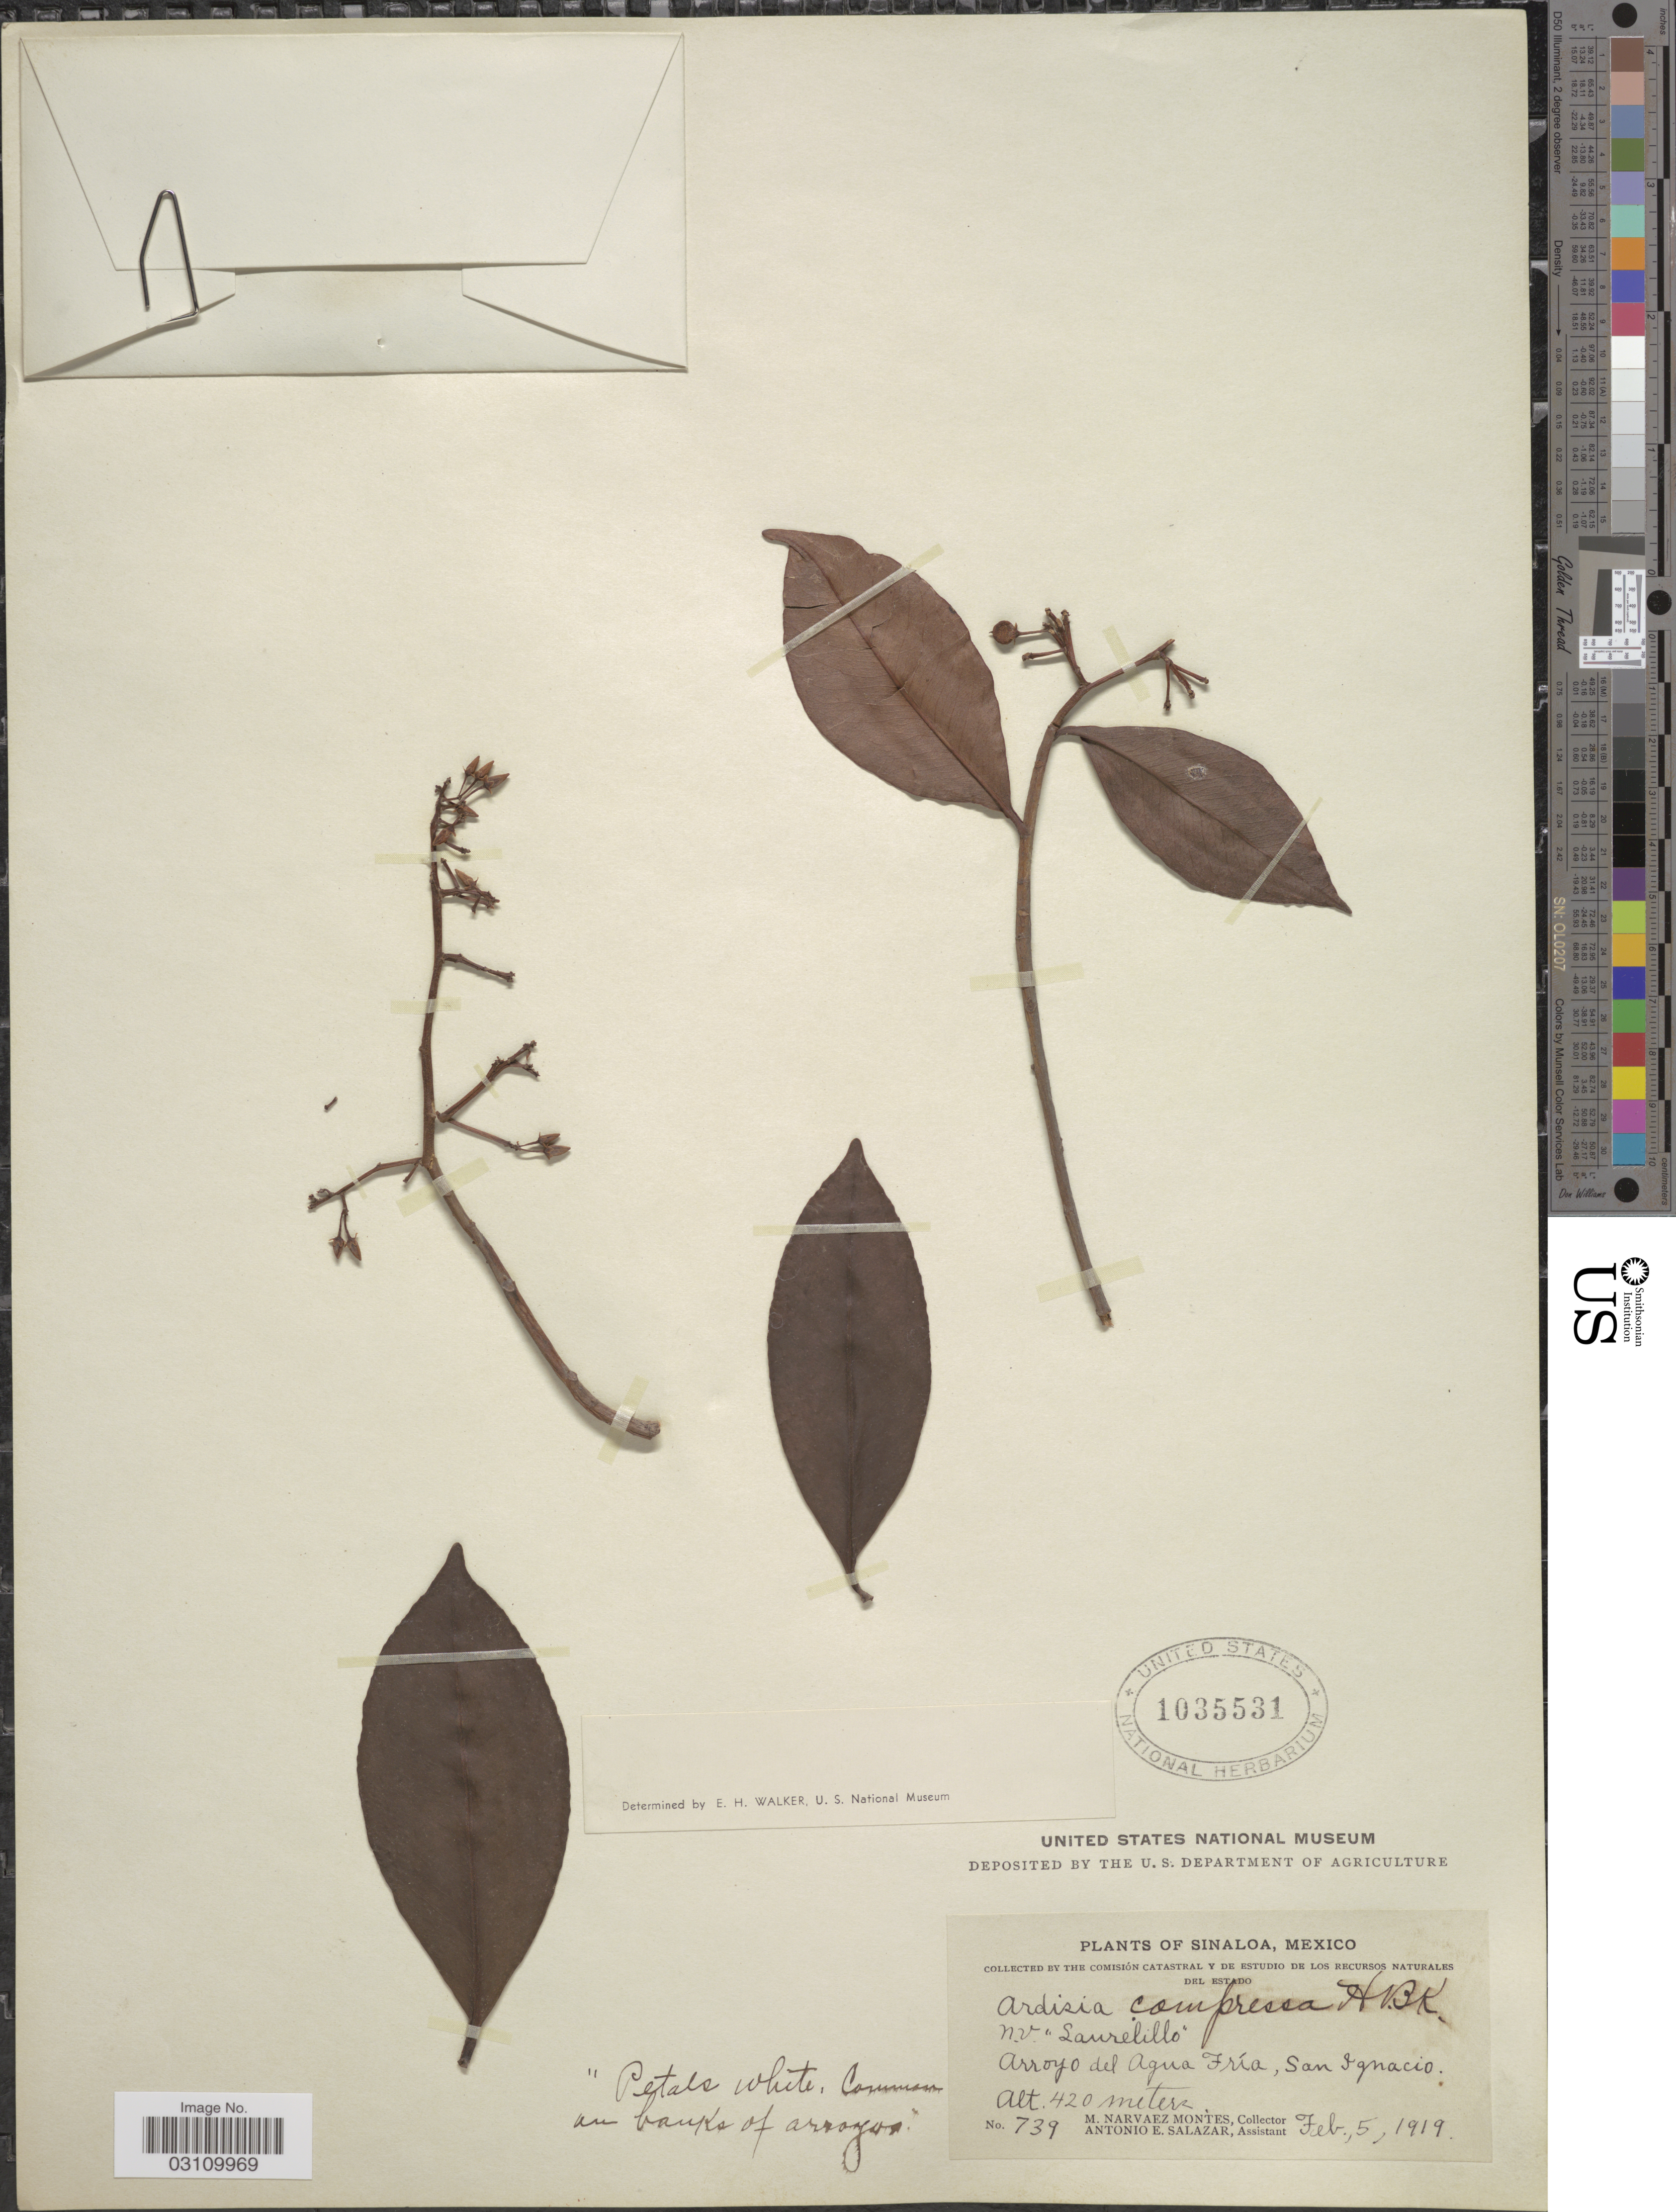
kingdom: Plantae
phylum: Tracheophyta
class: Magnoliopsida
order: Ericales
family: Primulaceae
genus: Ardisia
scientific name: Ardisia compressa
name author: Kunth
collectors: M. Narvaez-Montes & A. E. Salazar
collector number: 739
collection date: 1919-02-05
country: Mexico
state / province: Sinaloa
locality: Arroyo del Agua Fría, San Ignacio.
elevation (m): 420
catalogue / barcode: US 1035531